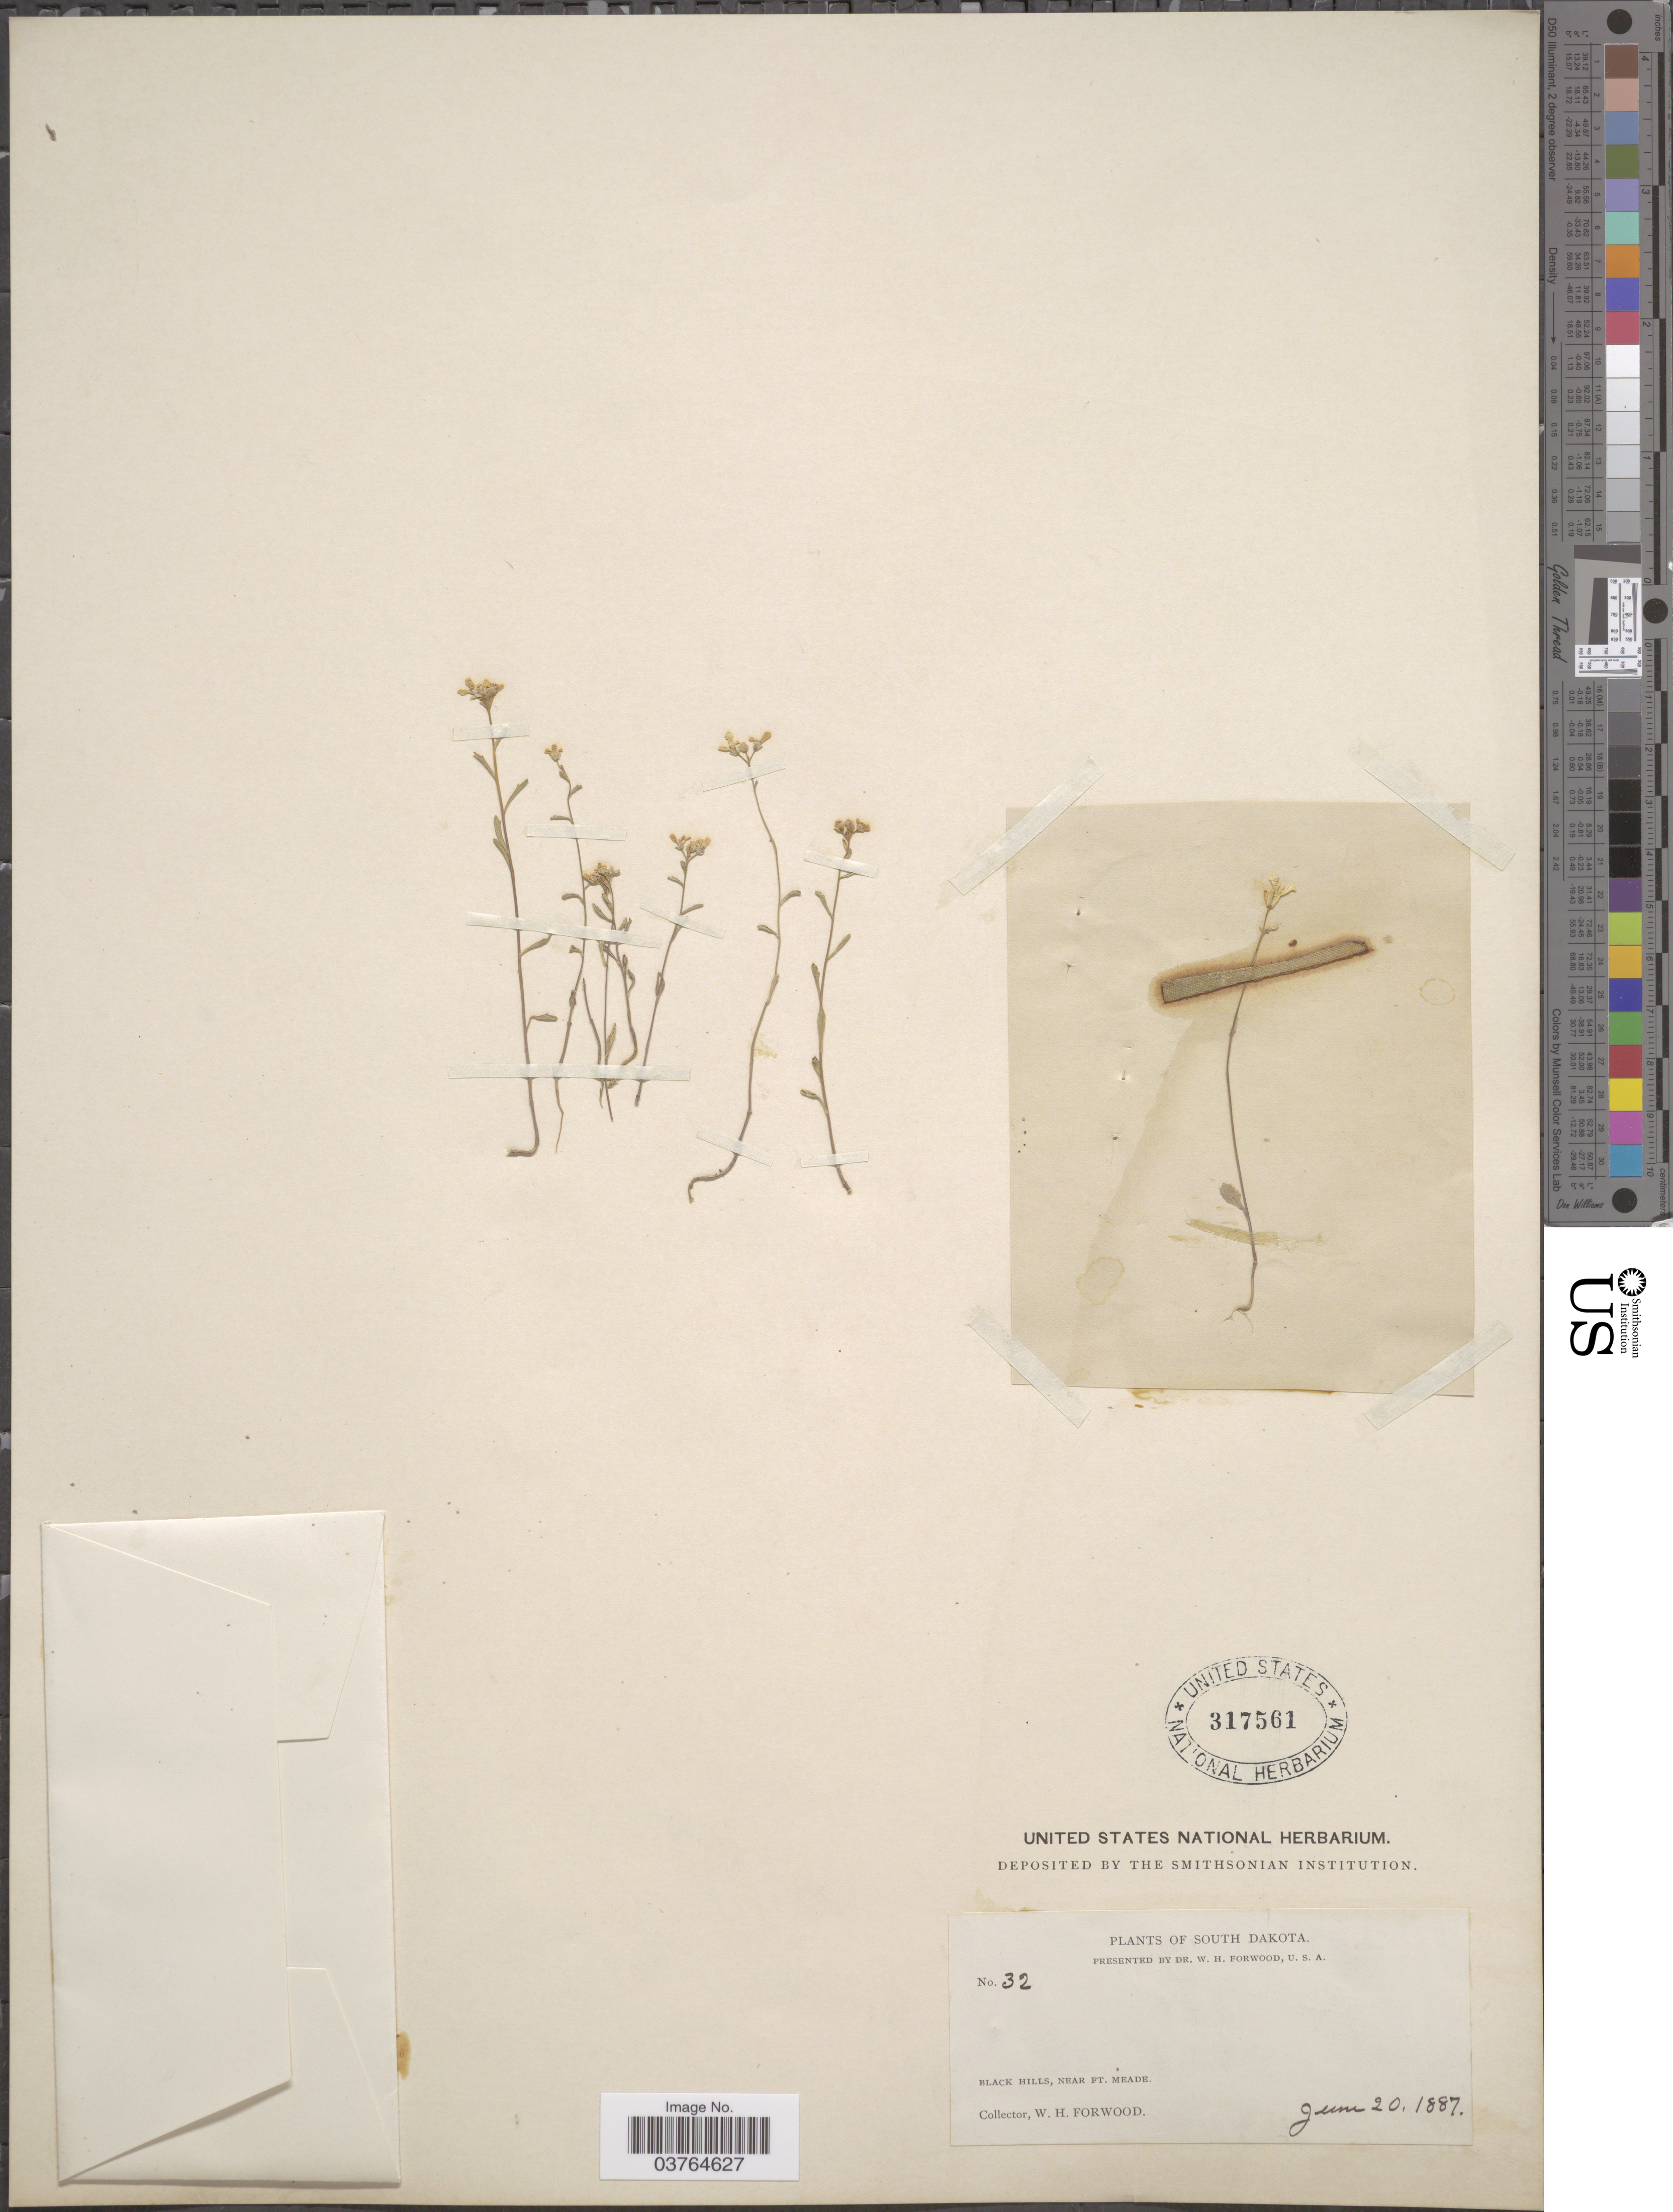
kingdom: Plantae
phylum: Tracheophyta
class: Magnoliopsida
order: Brassicales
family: Brassicaceae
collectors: W. Forwood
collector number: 32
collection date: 1887-06-20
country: United States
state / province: South Dakota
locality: Black Hills, near Ft. Meade.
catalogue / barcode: US 317561